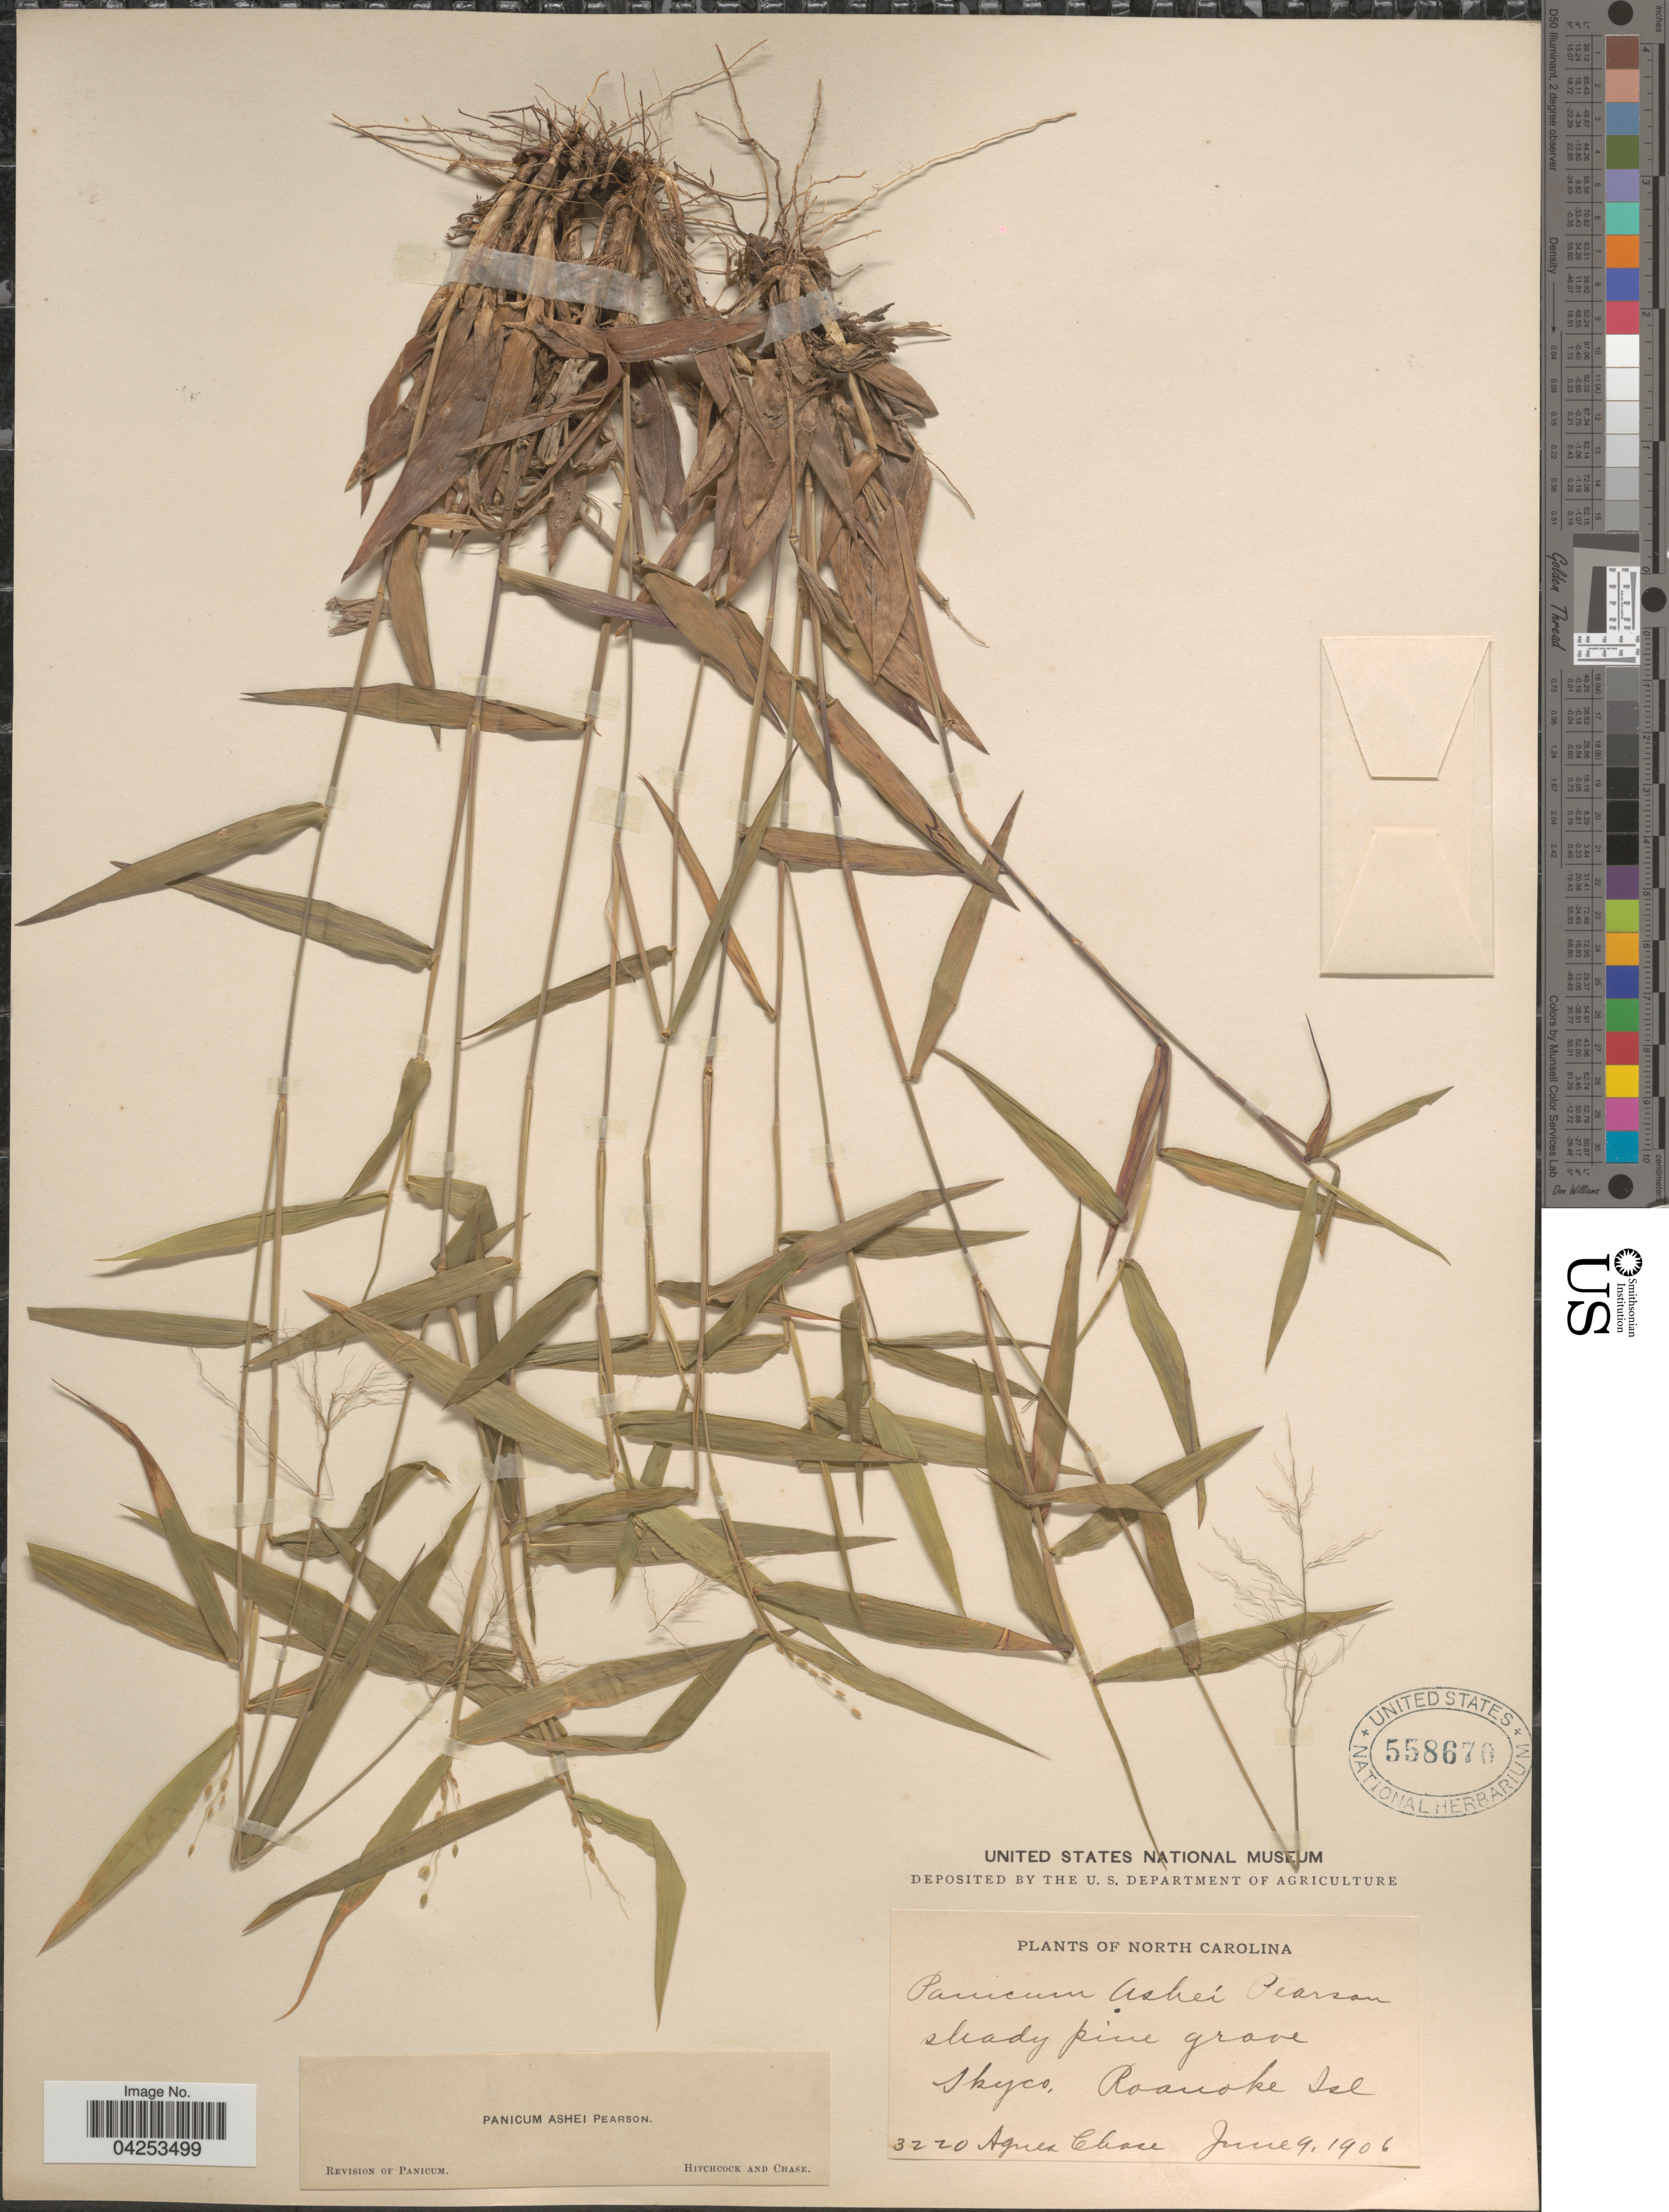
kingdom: Plantae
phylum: Tracheophyta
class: Liliopsida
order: Poales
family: Poaceae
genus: Dichanthelium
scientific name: Dichanthelium commutatum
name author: (Schult.) Gould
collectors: A. Chase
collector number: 3220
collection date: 1906-06-09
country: United States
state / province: North Carolina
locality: Shady pine grove Skyco, Roanoke Isl.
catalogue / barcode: US 558670